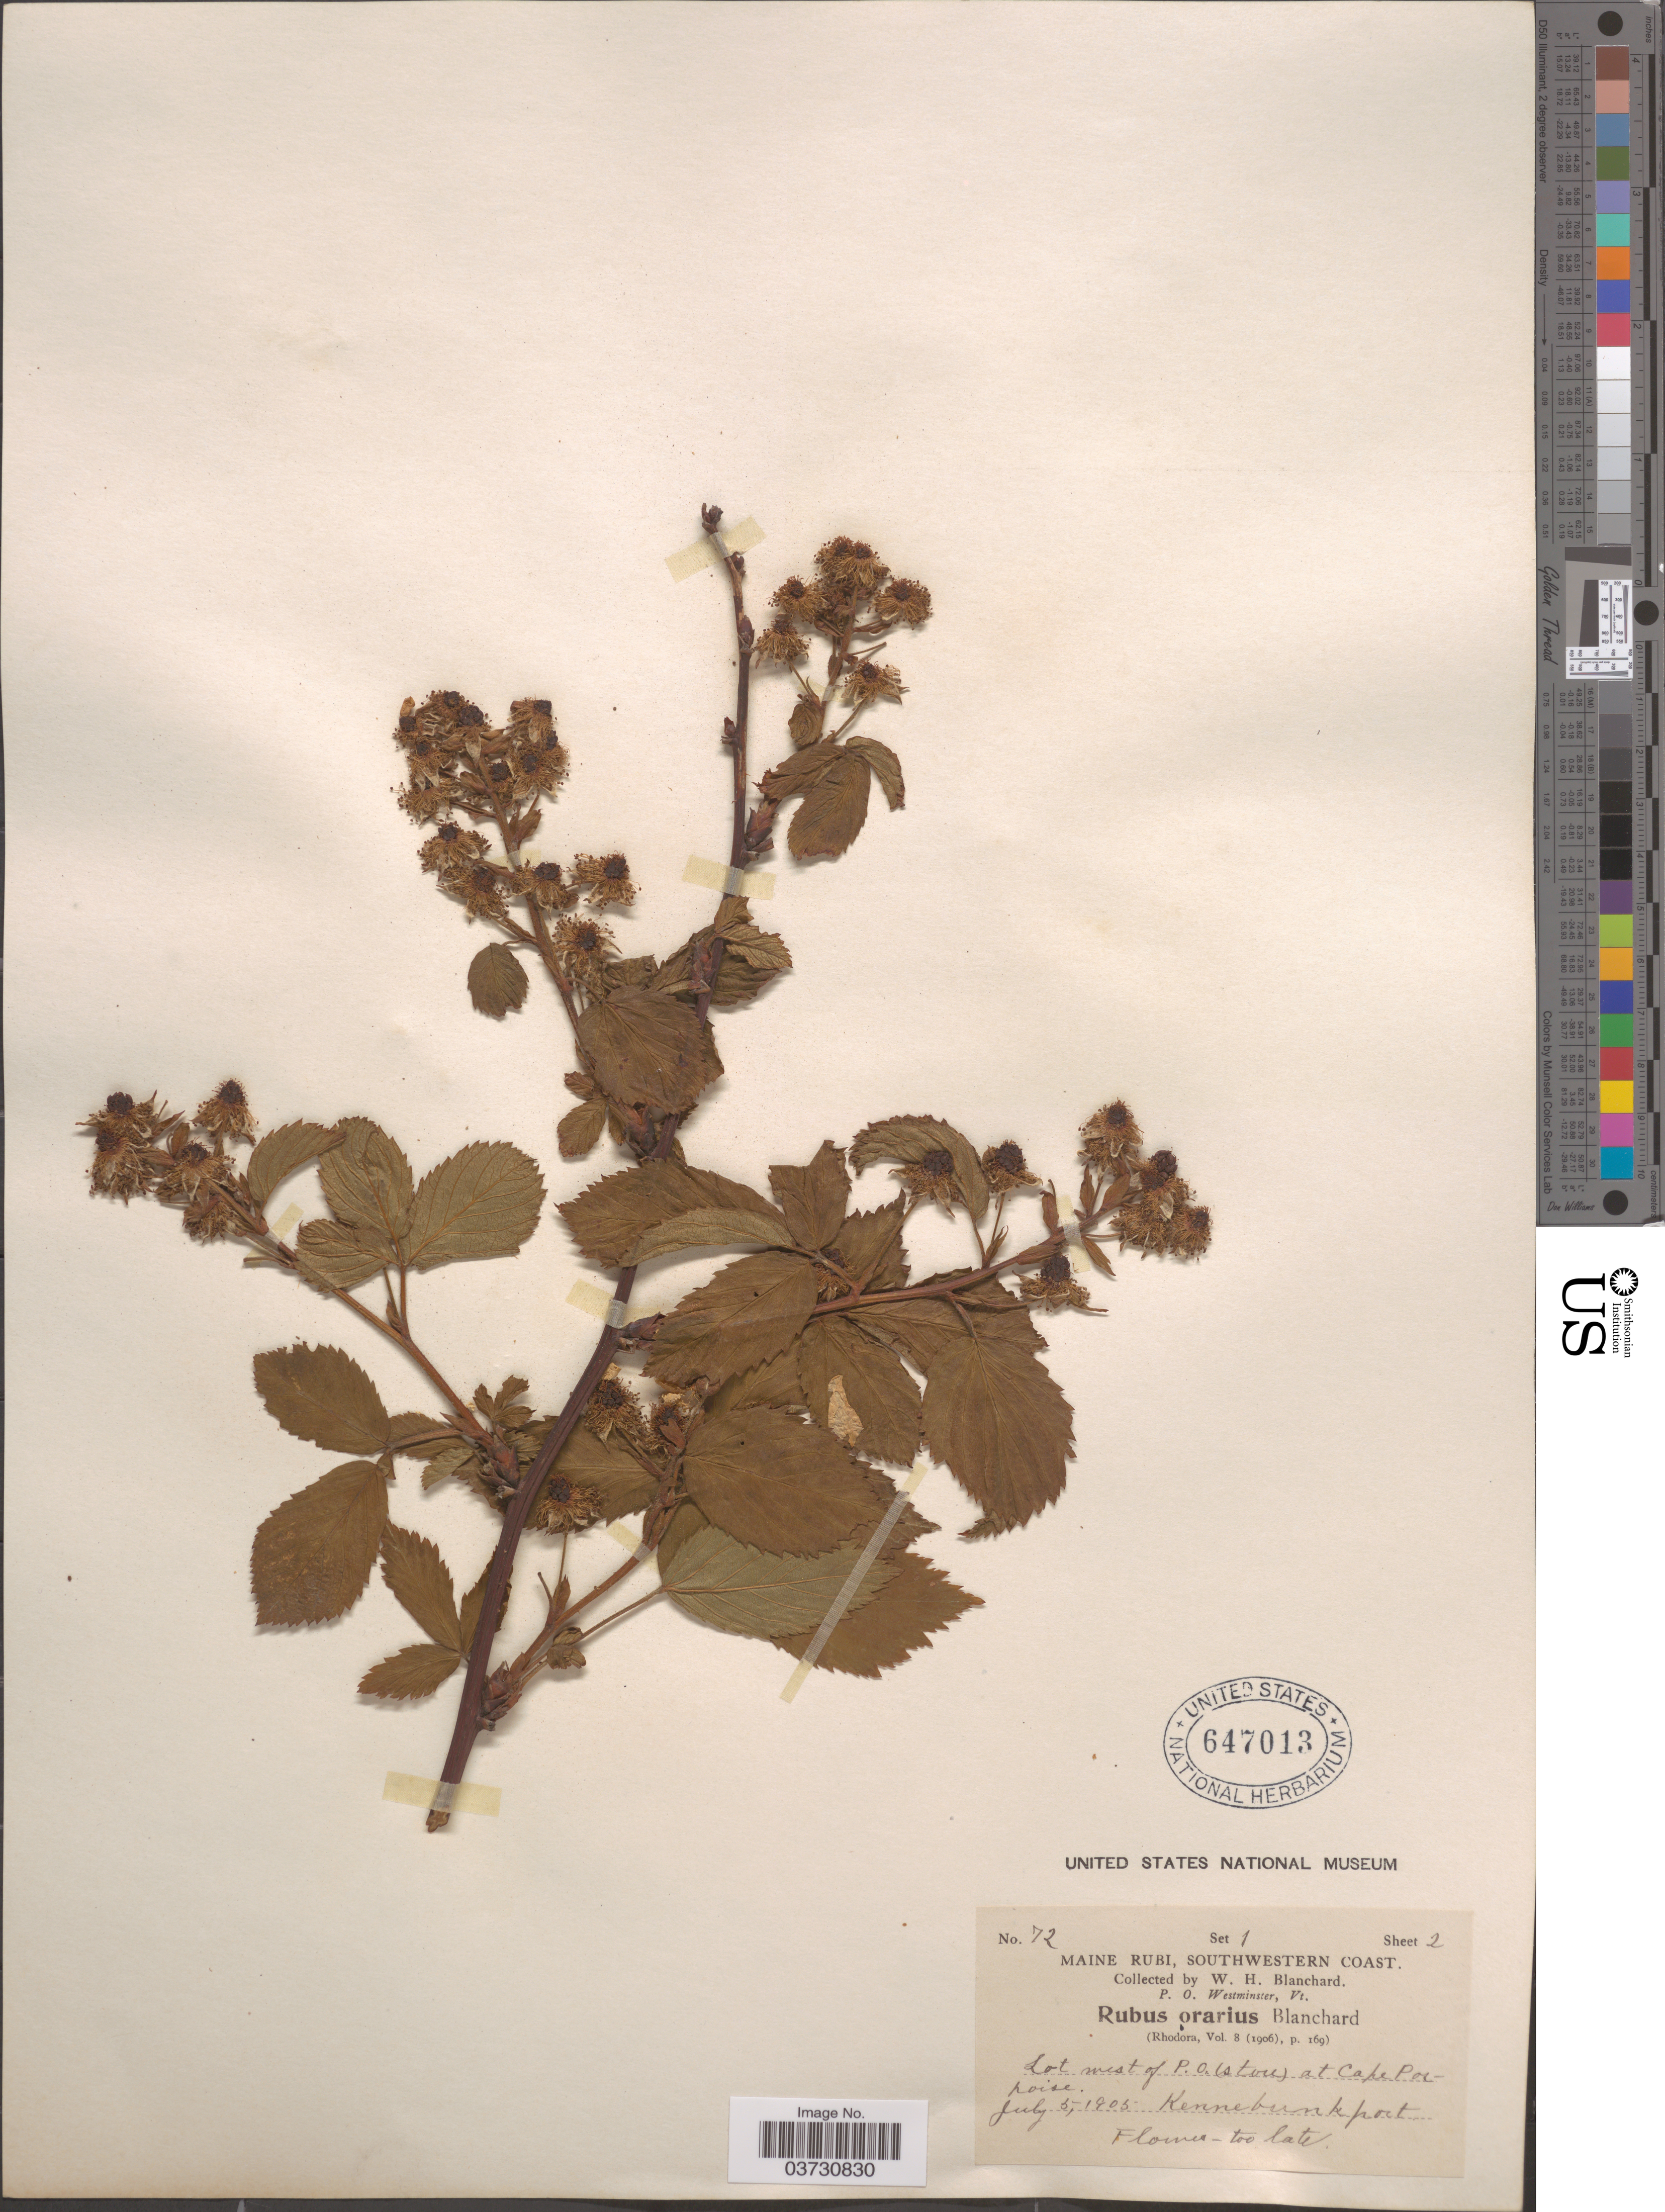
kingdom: Plantae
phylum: Tracheophyta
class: Magnoliopsida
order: Rosales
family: Rosaceae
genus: Rubus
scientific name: Rubus pergratus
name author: Blanch.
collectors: W. H. Blanchard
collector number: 72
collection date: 1905-07-05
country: United States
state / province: Maine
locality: Maine Rubi, Southwestern Coast. Lot west of P. O. (store) at Cape Porpoise. Kennebunk port.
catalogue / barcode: US 647013